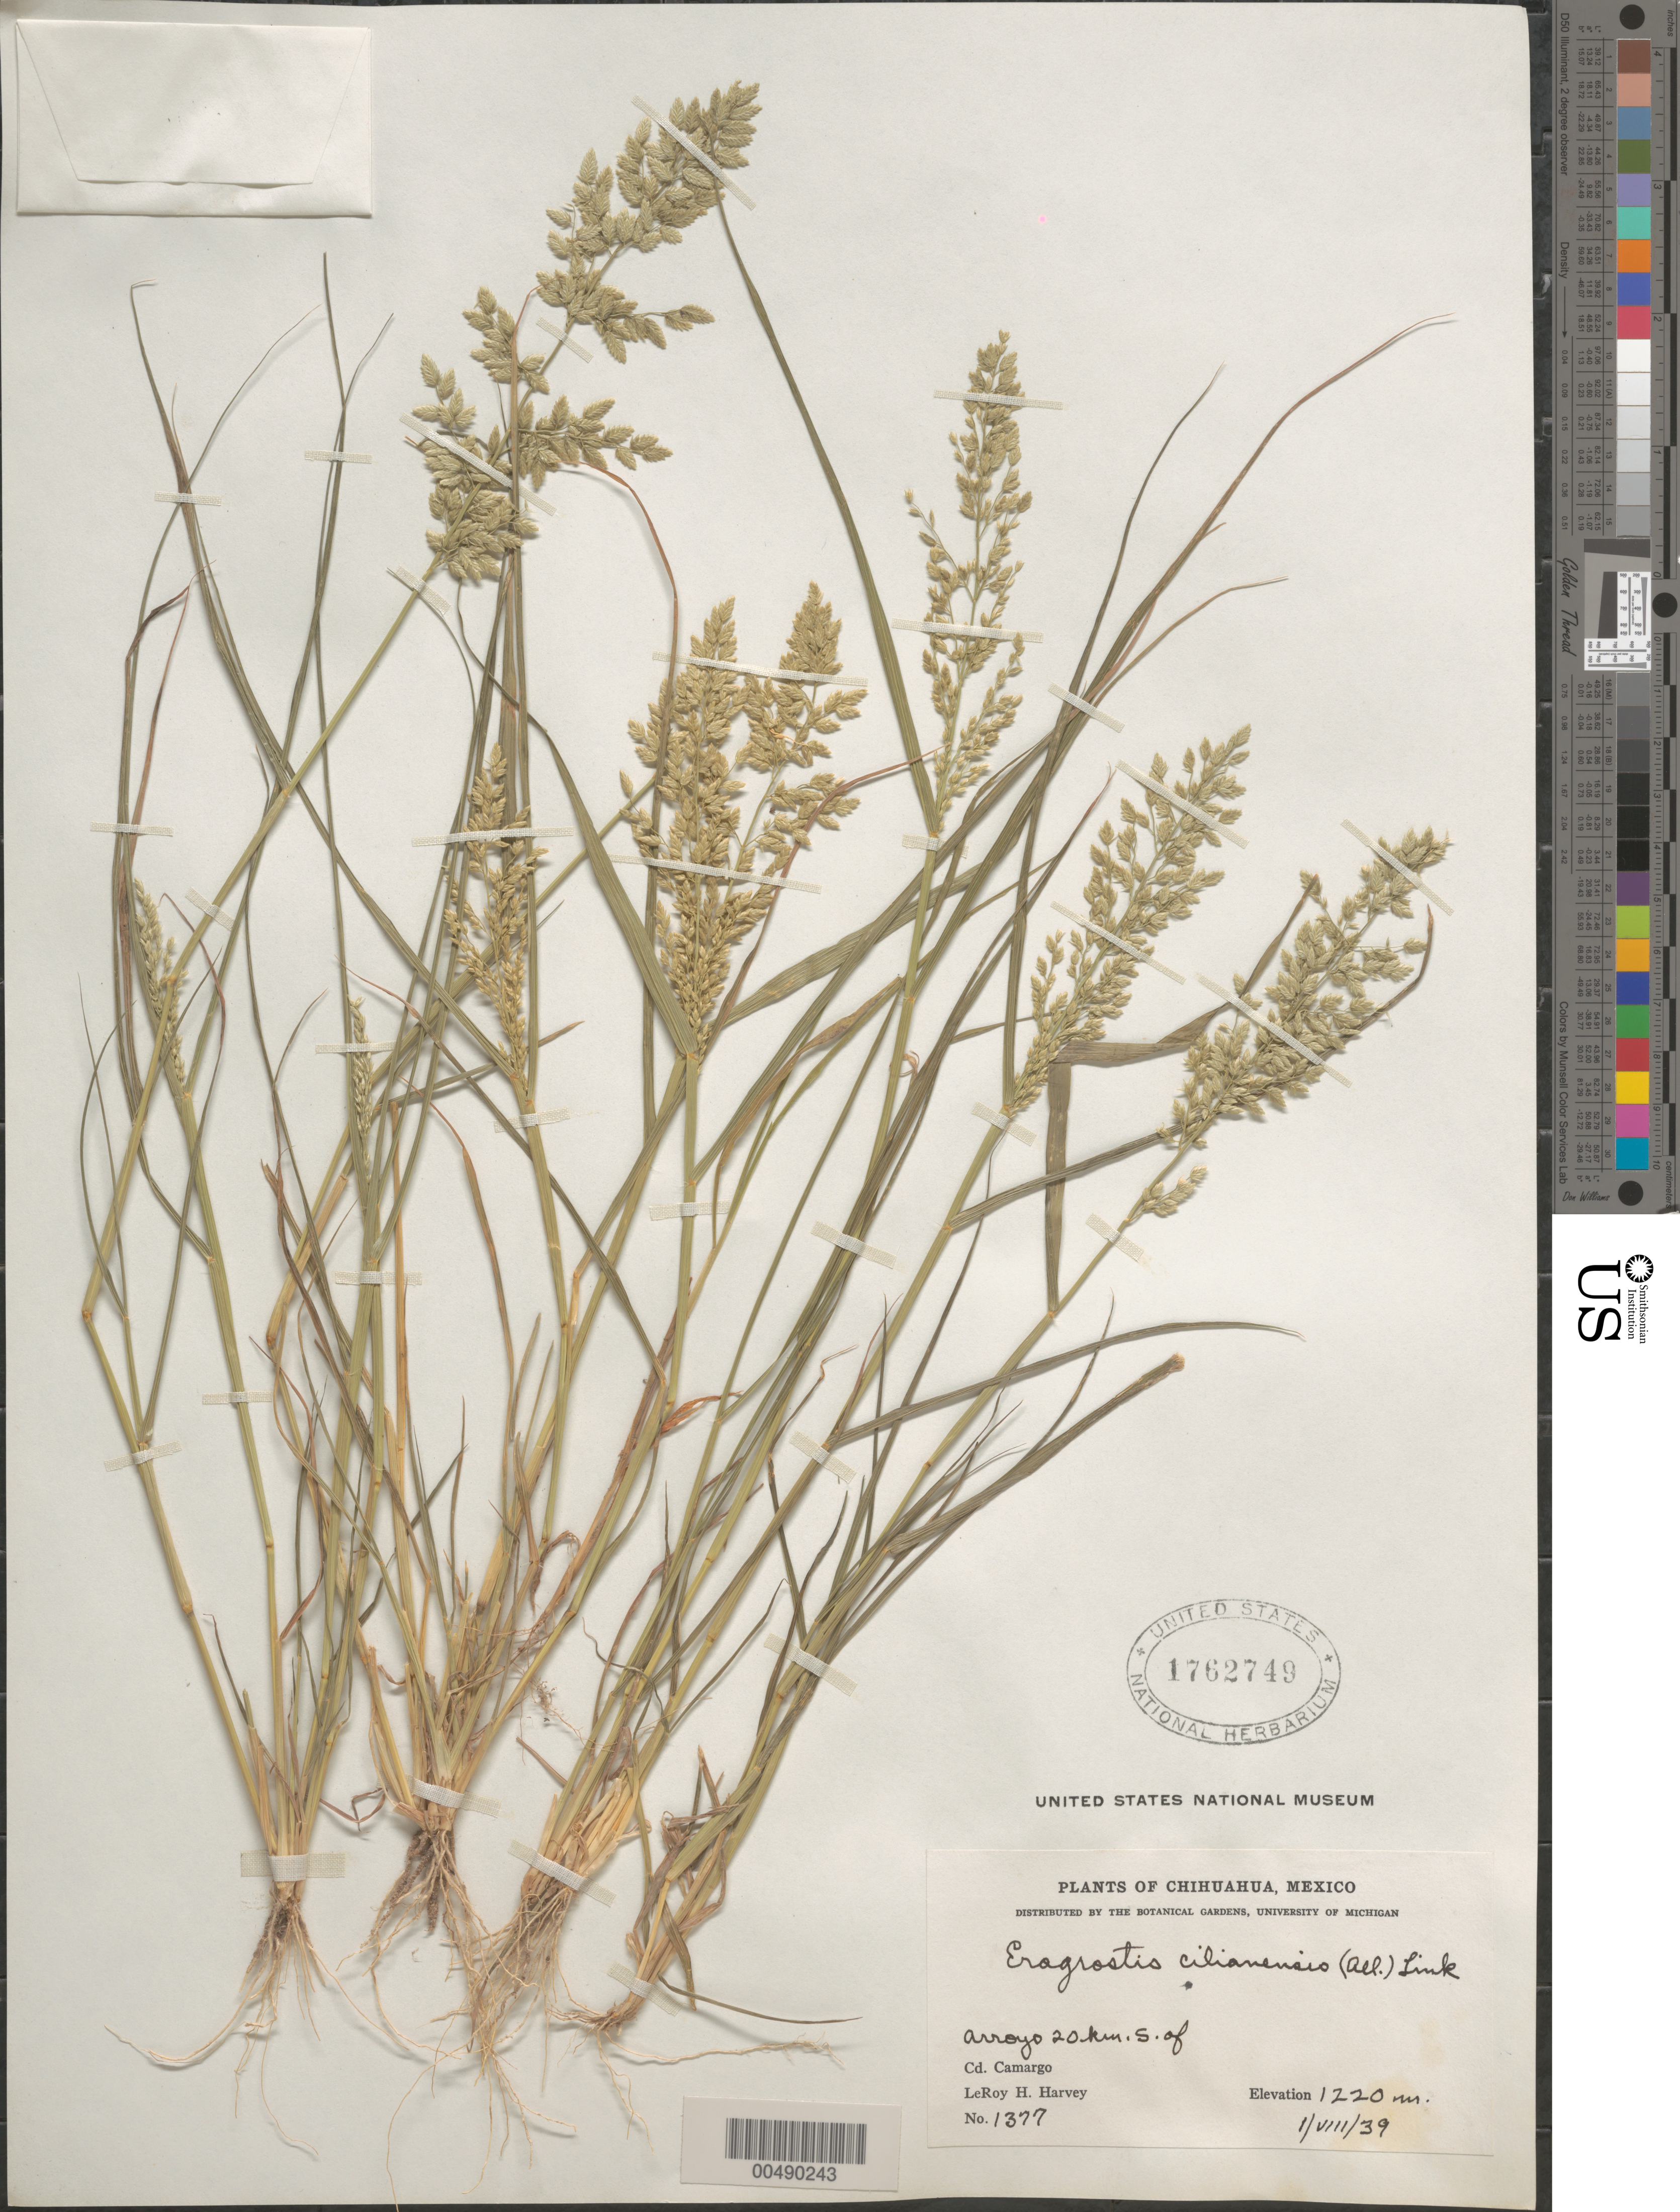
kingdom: Plantae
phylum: Tracheophyta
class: Liliopsida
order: Poales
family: Poaceae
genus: Eragrostis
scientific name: Eragrostis cilianensis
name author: (Bellardi) Vignolo ex Janch.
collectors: L. H. Harvey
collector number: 1377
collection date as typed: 1 Aug 1939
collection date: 1939-08-01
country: Mexico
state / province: Chihuahua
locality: Cd. Camargo, 20 km S of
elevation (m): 1220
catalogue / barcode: US 1762749